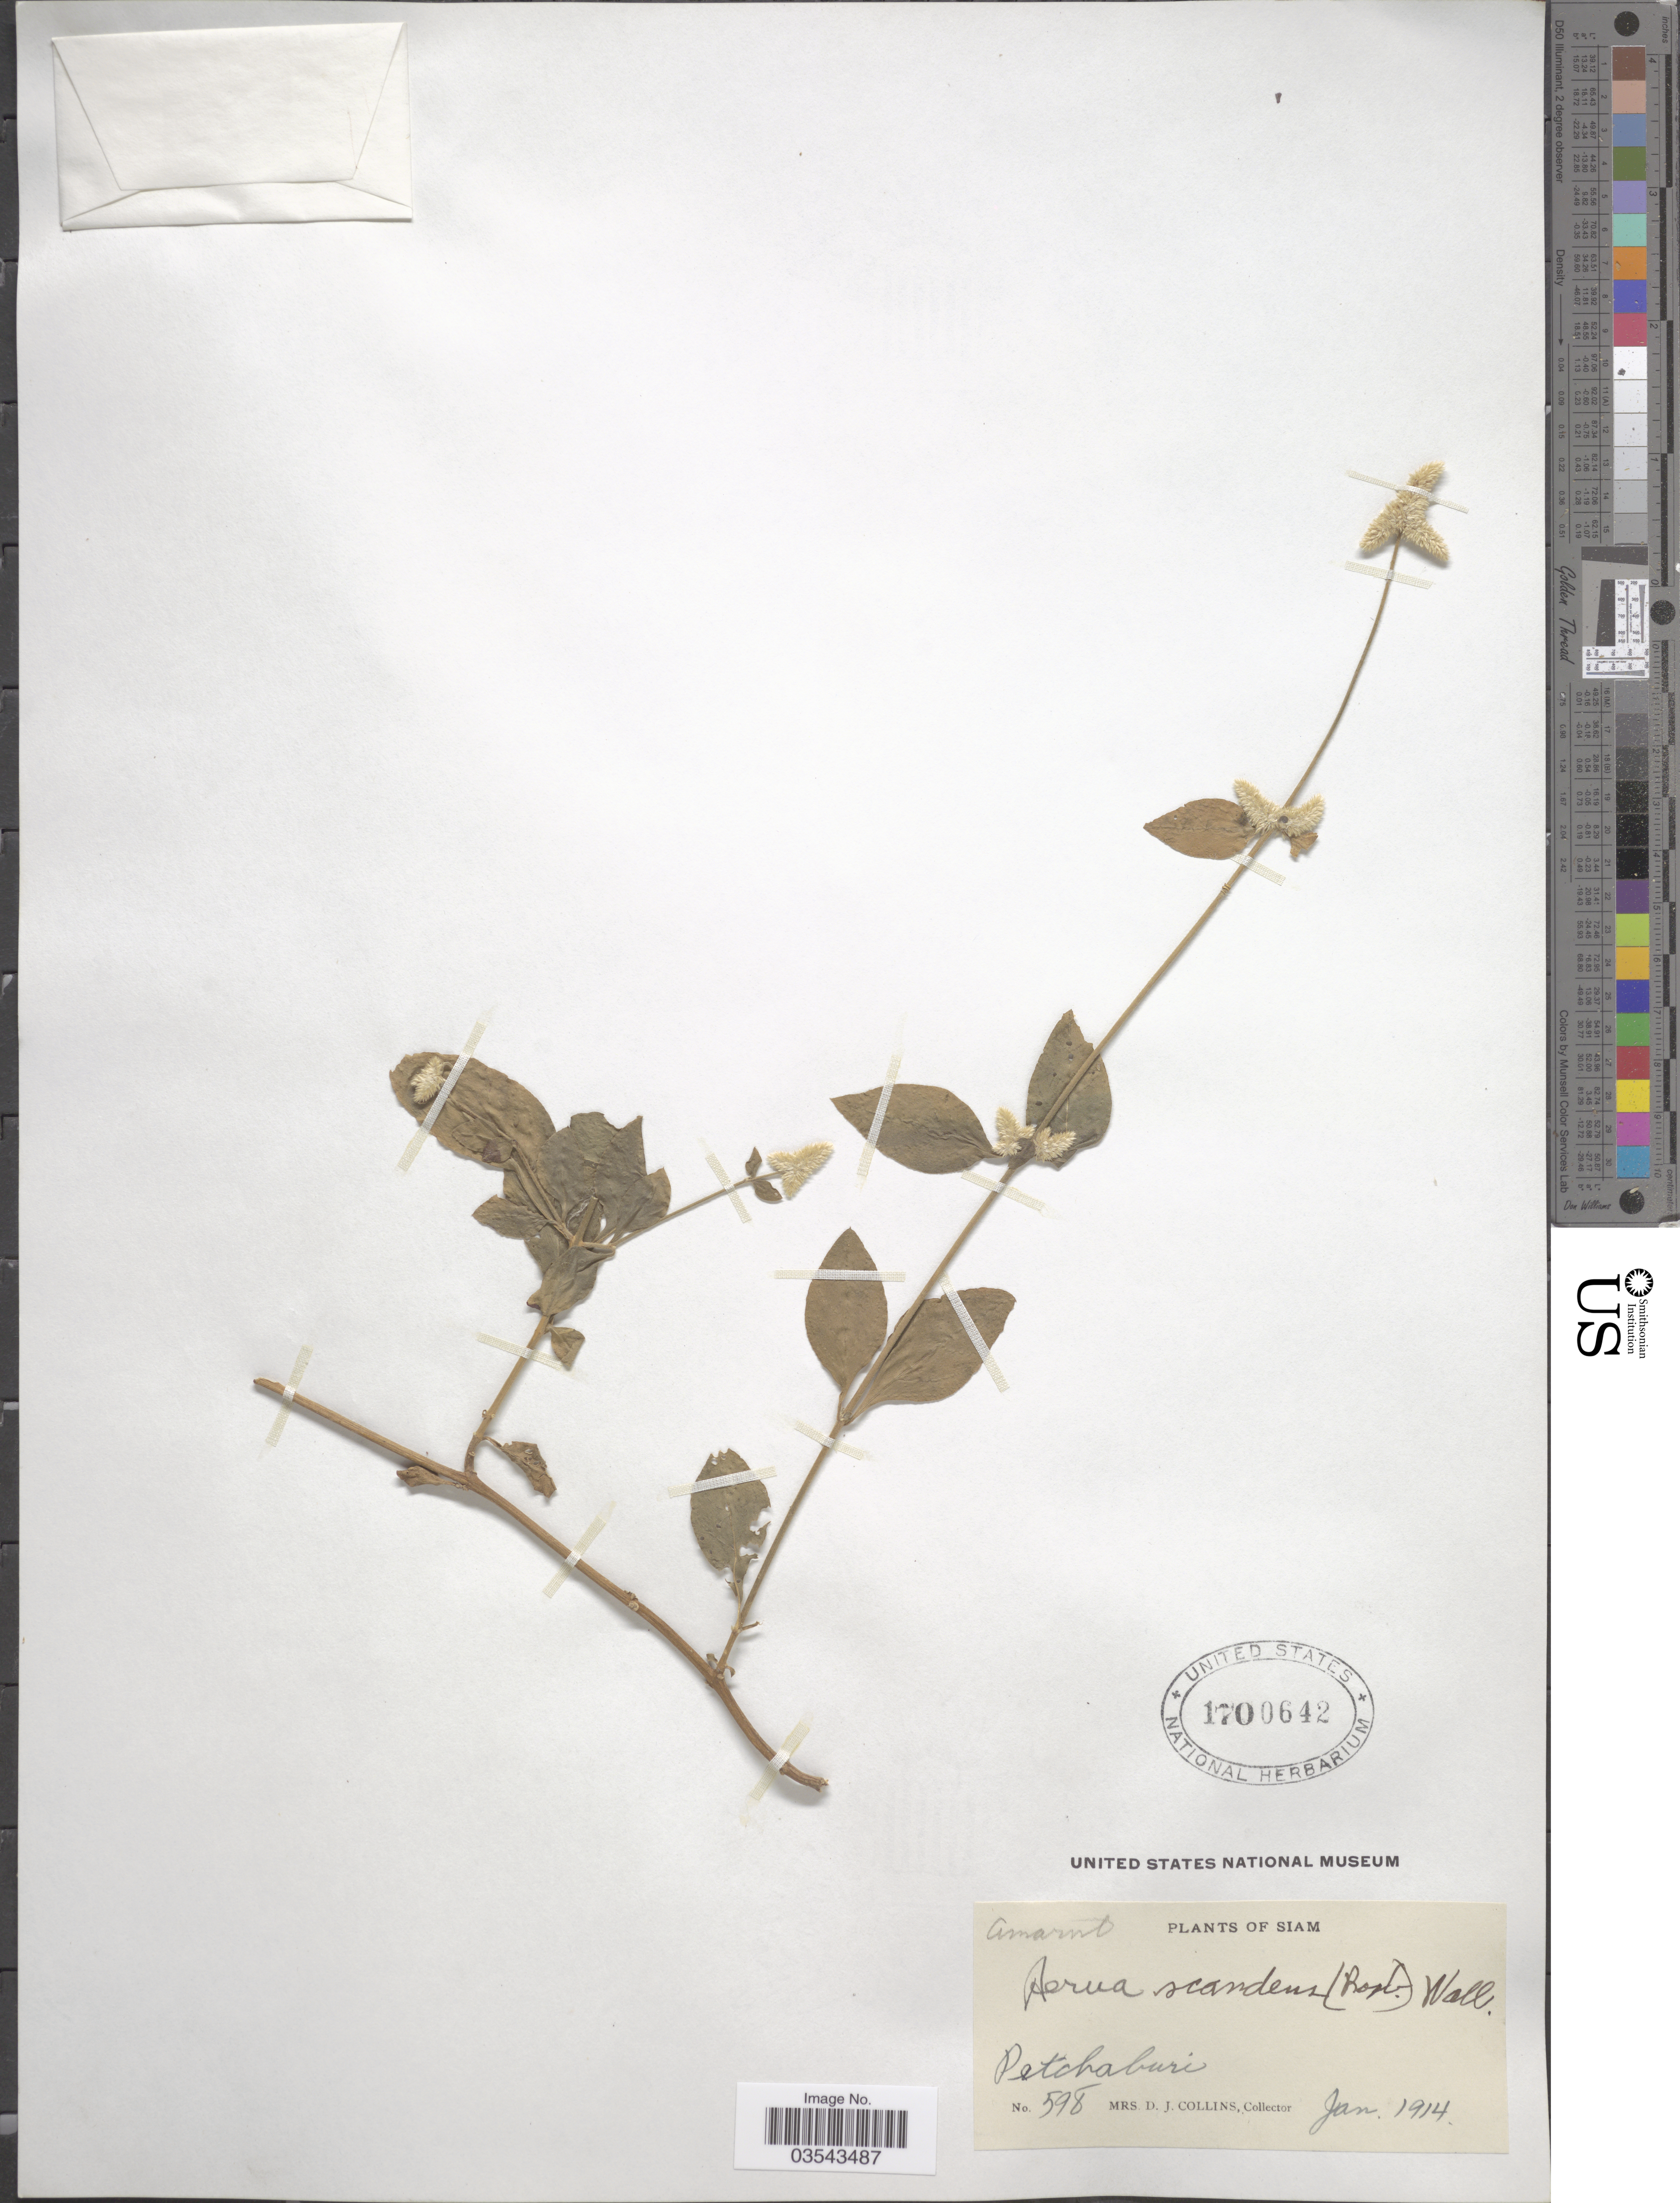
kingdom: Plantae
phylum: Tracheophyta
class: Magnoliopsida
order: Caryophyllales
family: Amaranthaceae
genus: Ouret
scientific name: Ouret sanguinolenta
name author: (L.) Kuntze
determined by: Strong, Mark T., (BOT), Smithsonian Institution - National Museum of Natural History (UNITED STATES)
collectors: Mrs. D. J. Collins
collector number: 598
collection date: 1914-01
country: Thailand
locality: Siam. Petchaburi.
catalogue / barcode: US 1700642